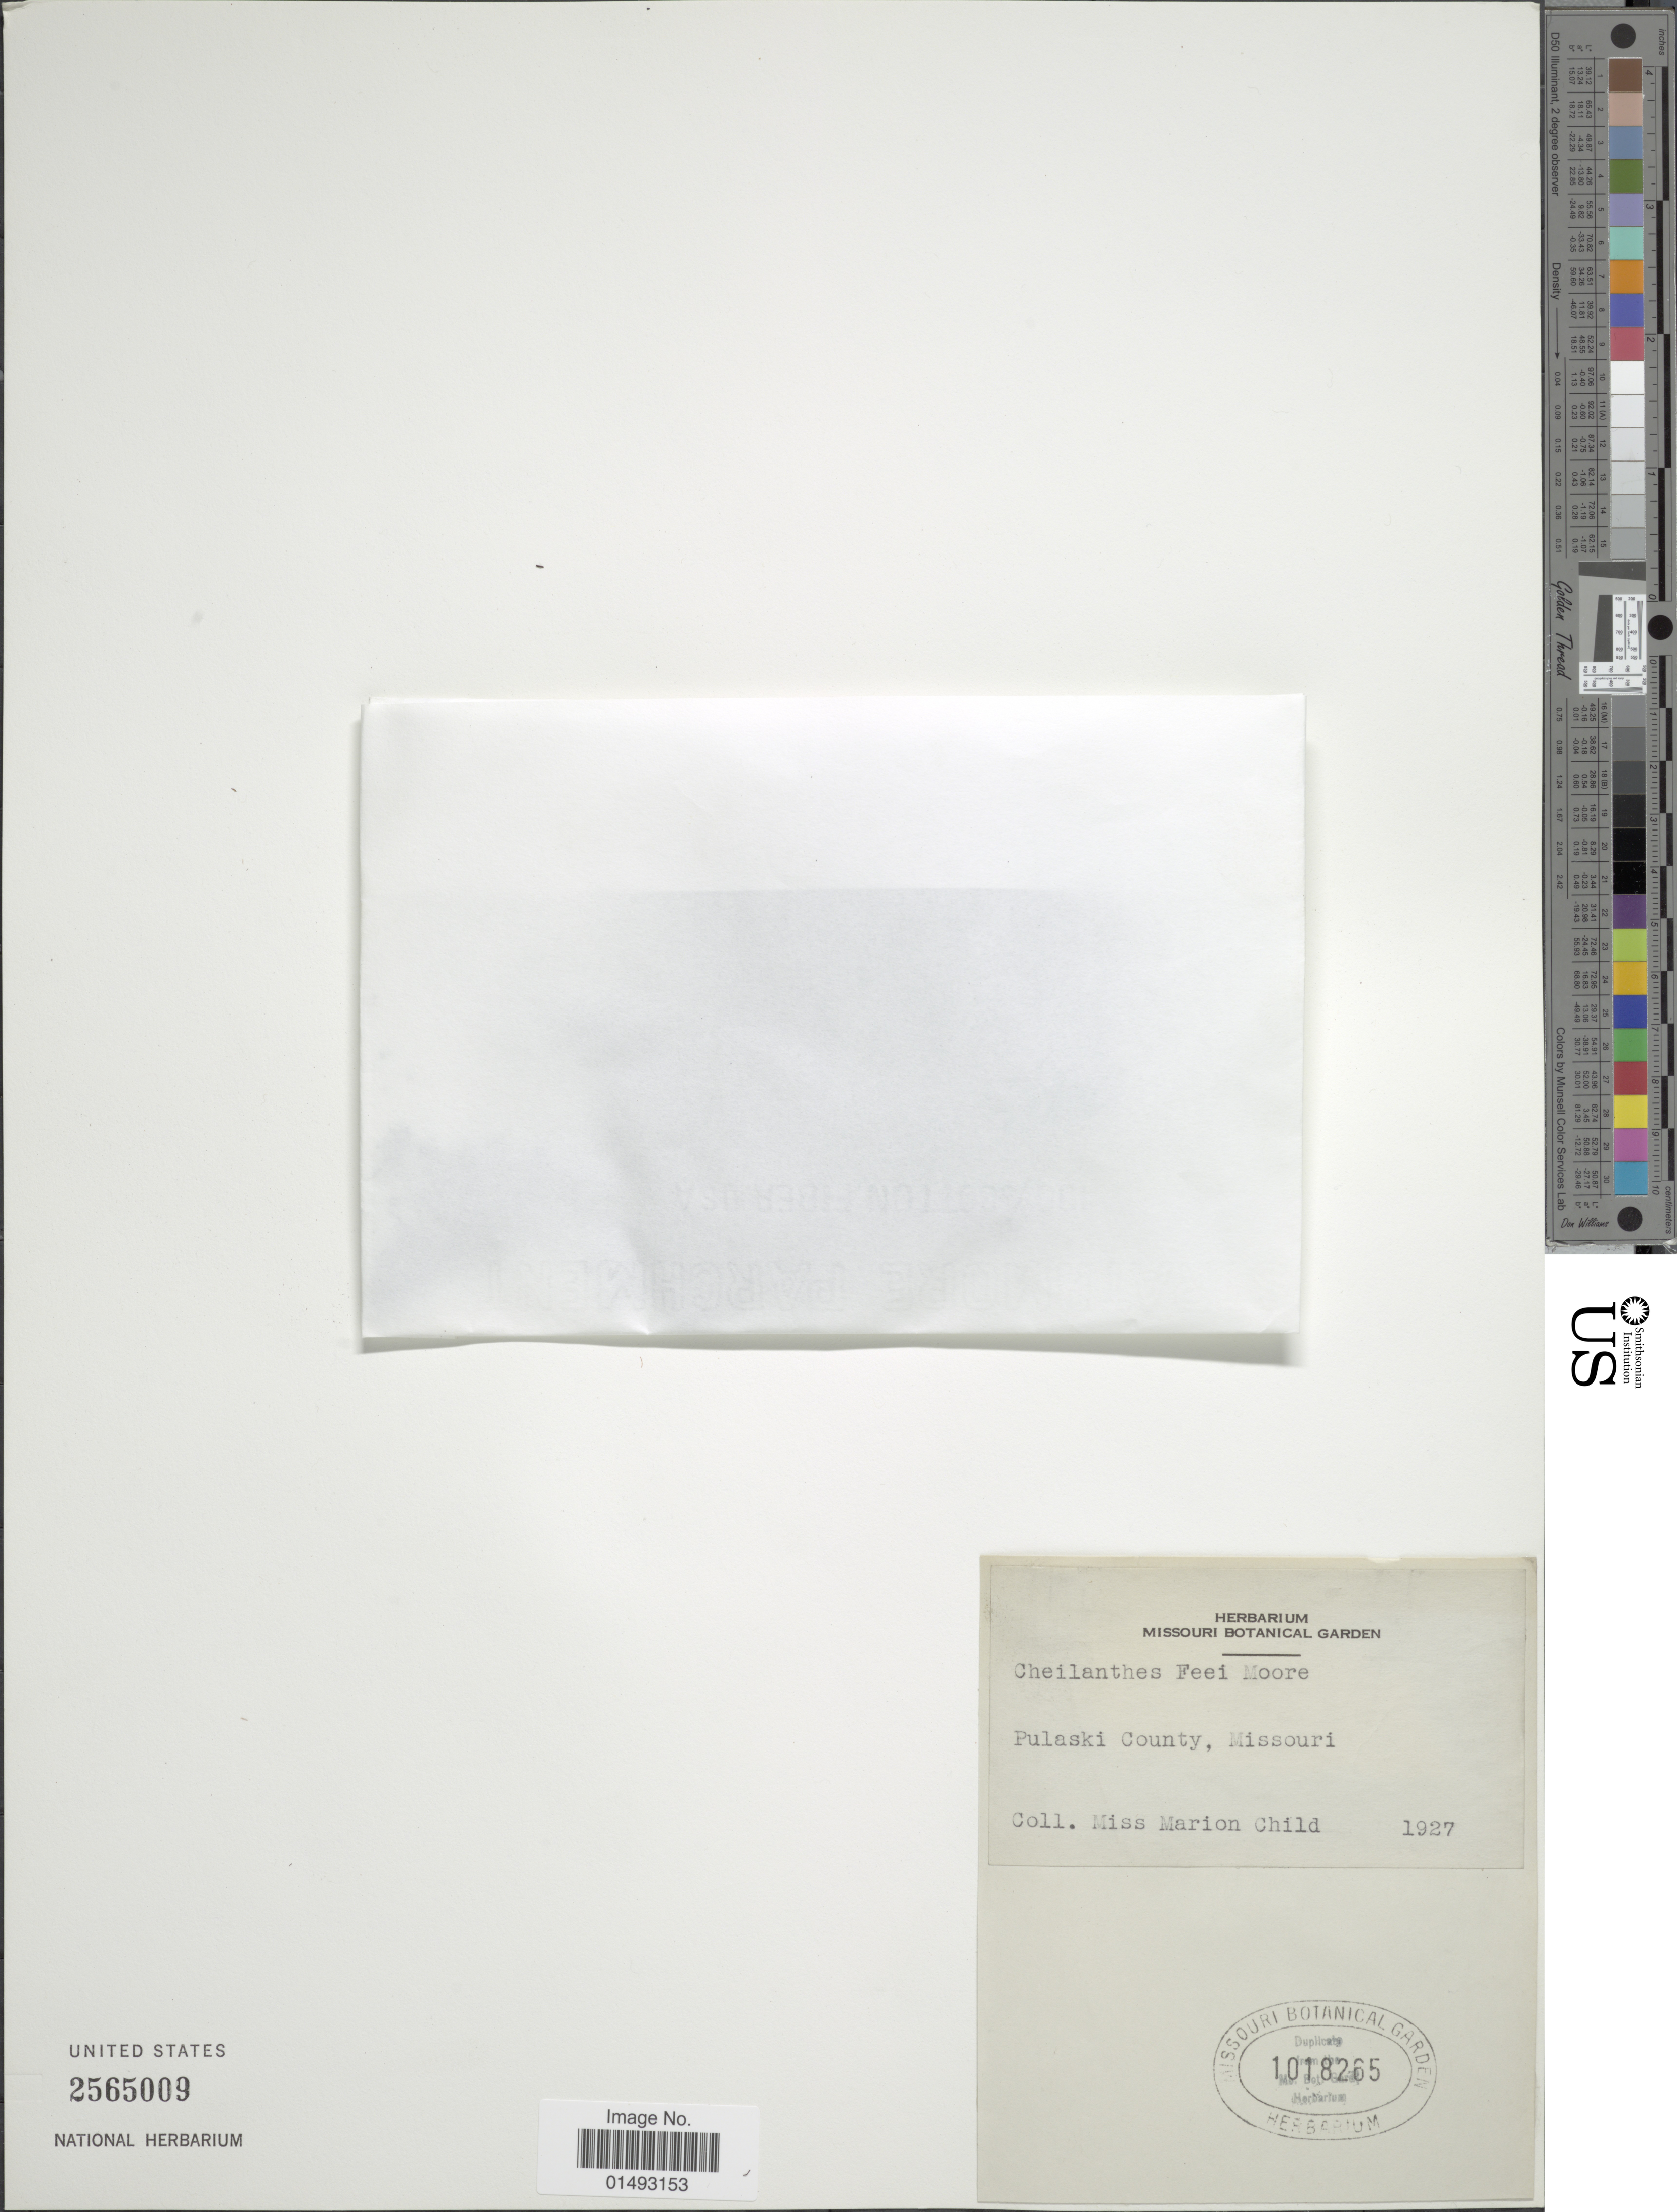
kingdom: Plantae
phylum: Tracheophyta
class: Polypodiopsida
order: Polypodiales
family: Pteridaceae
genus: Myriopteris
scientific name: Myriopteris gracilis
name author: Fée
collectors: M. Child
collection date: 1927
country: United States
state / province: Missouri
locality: Pulaski County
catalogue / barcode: US 2565009